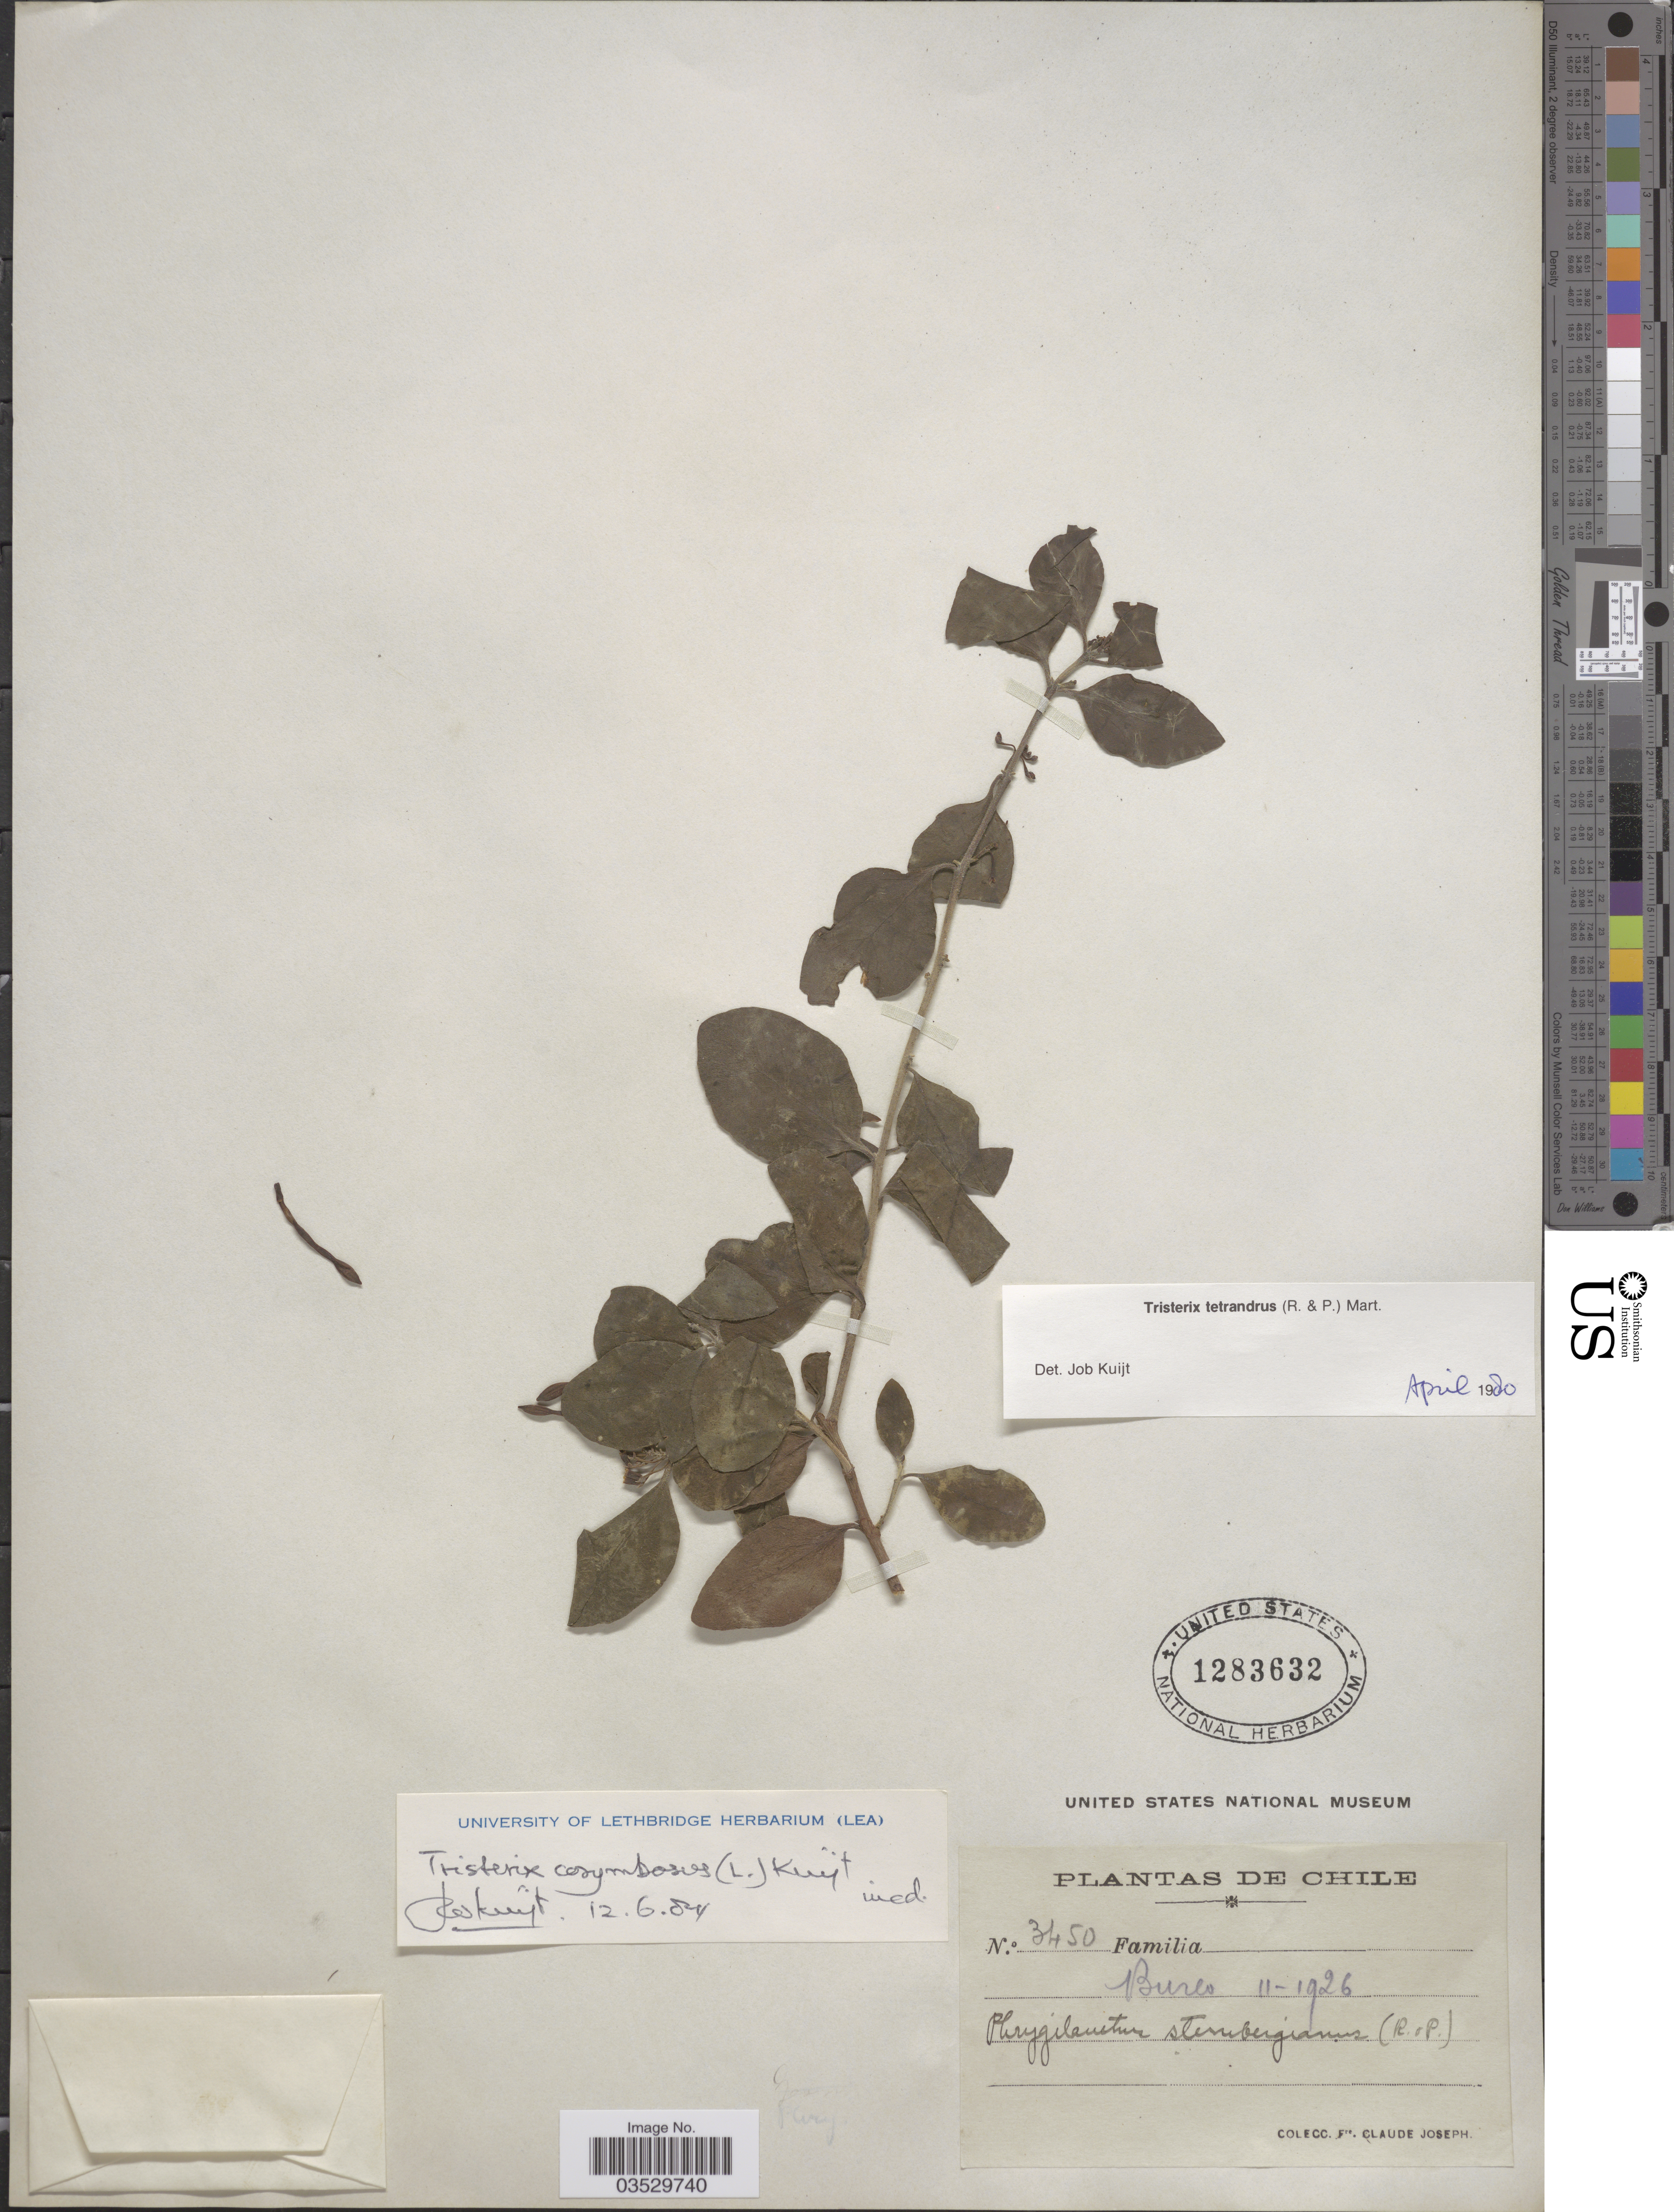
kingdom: Plantae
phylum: Tracheophyta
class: Magnoliopsida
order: Santalales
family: Loranthaceae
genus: Tristerix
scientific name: Tristerix corymbosus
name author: (L.) Kuijt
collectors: Bro. Claude-Joseph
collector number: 3450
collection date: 1926-02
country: Chile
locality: Burco.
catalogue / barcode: US 1283632